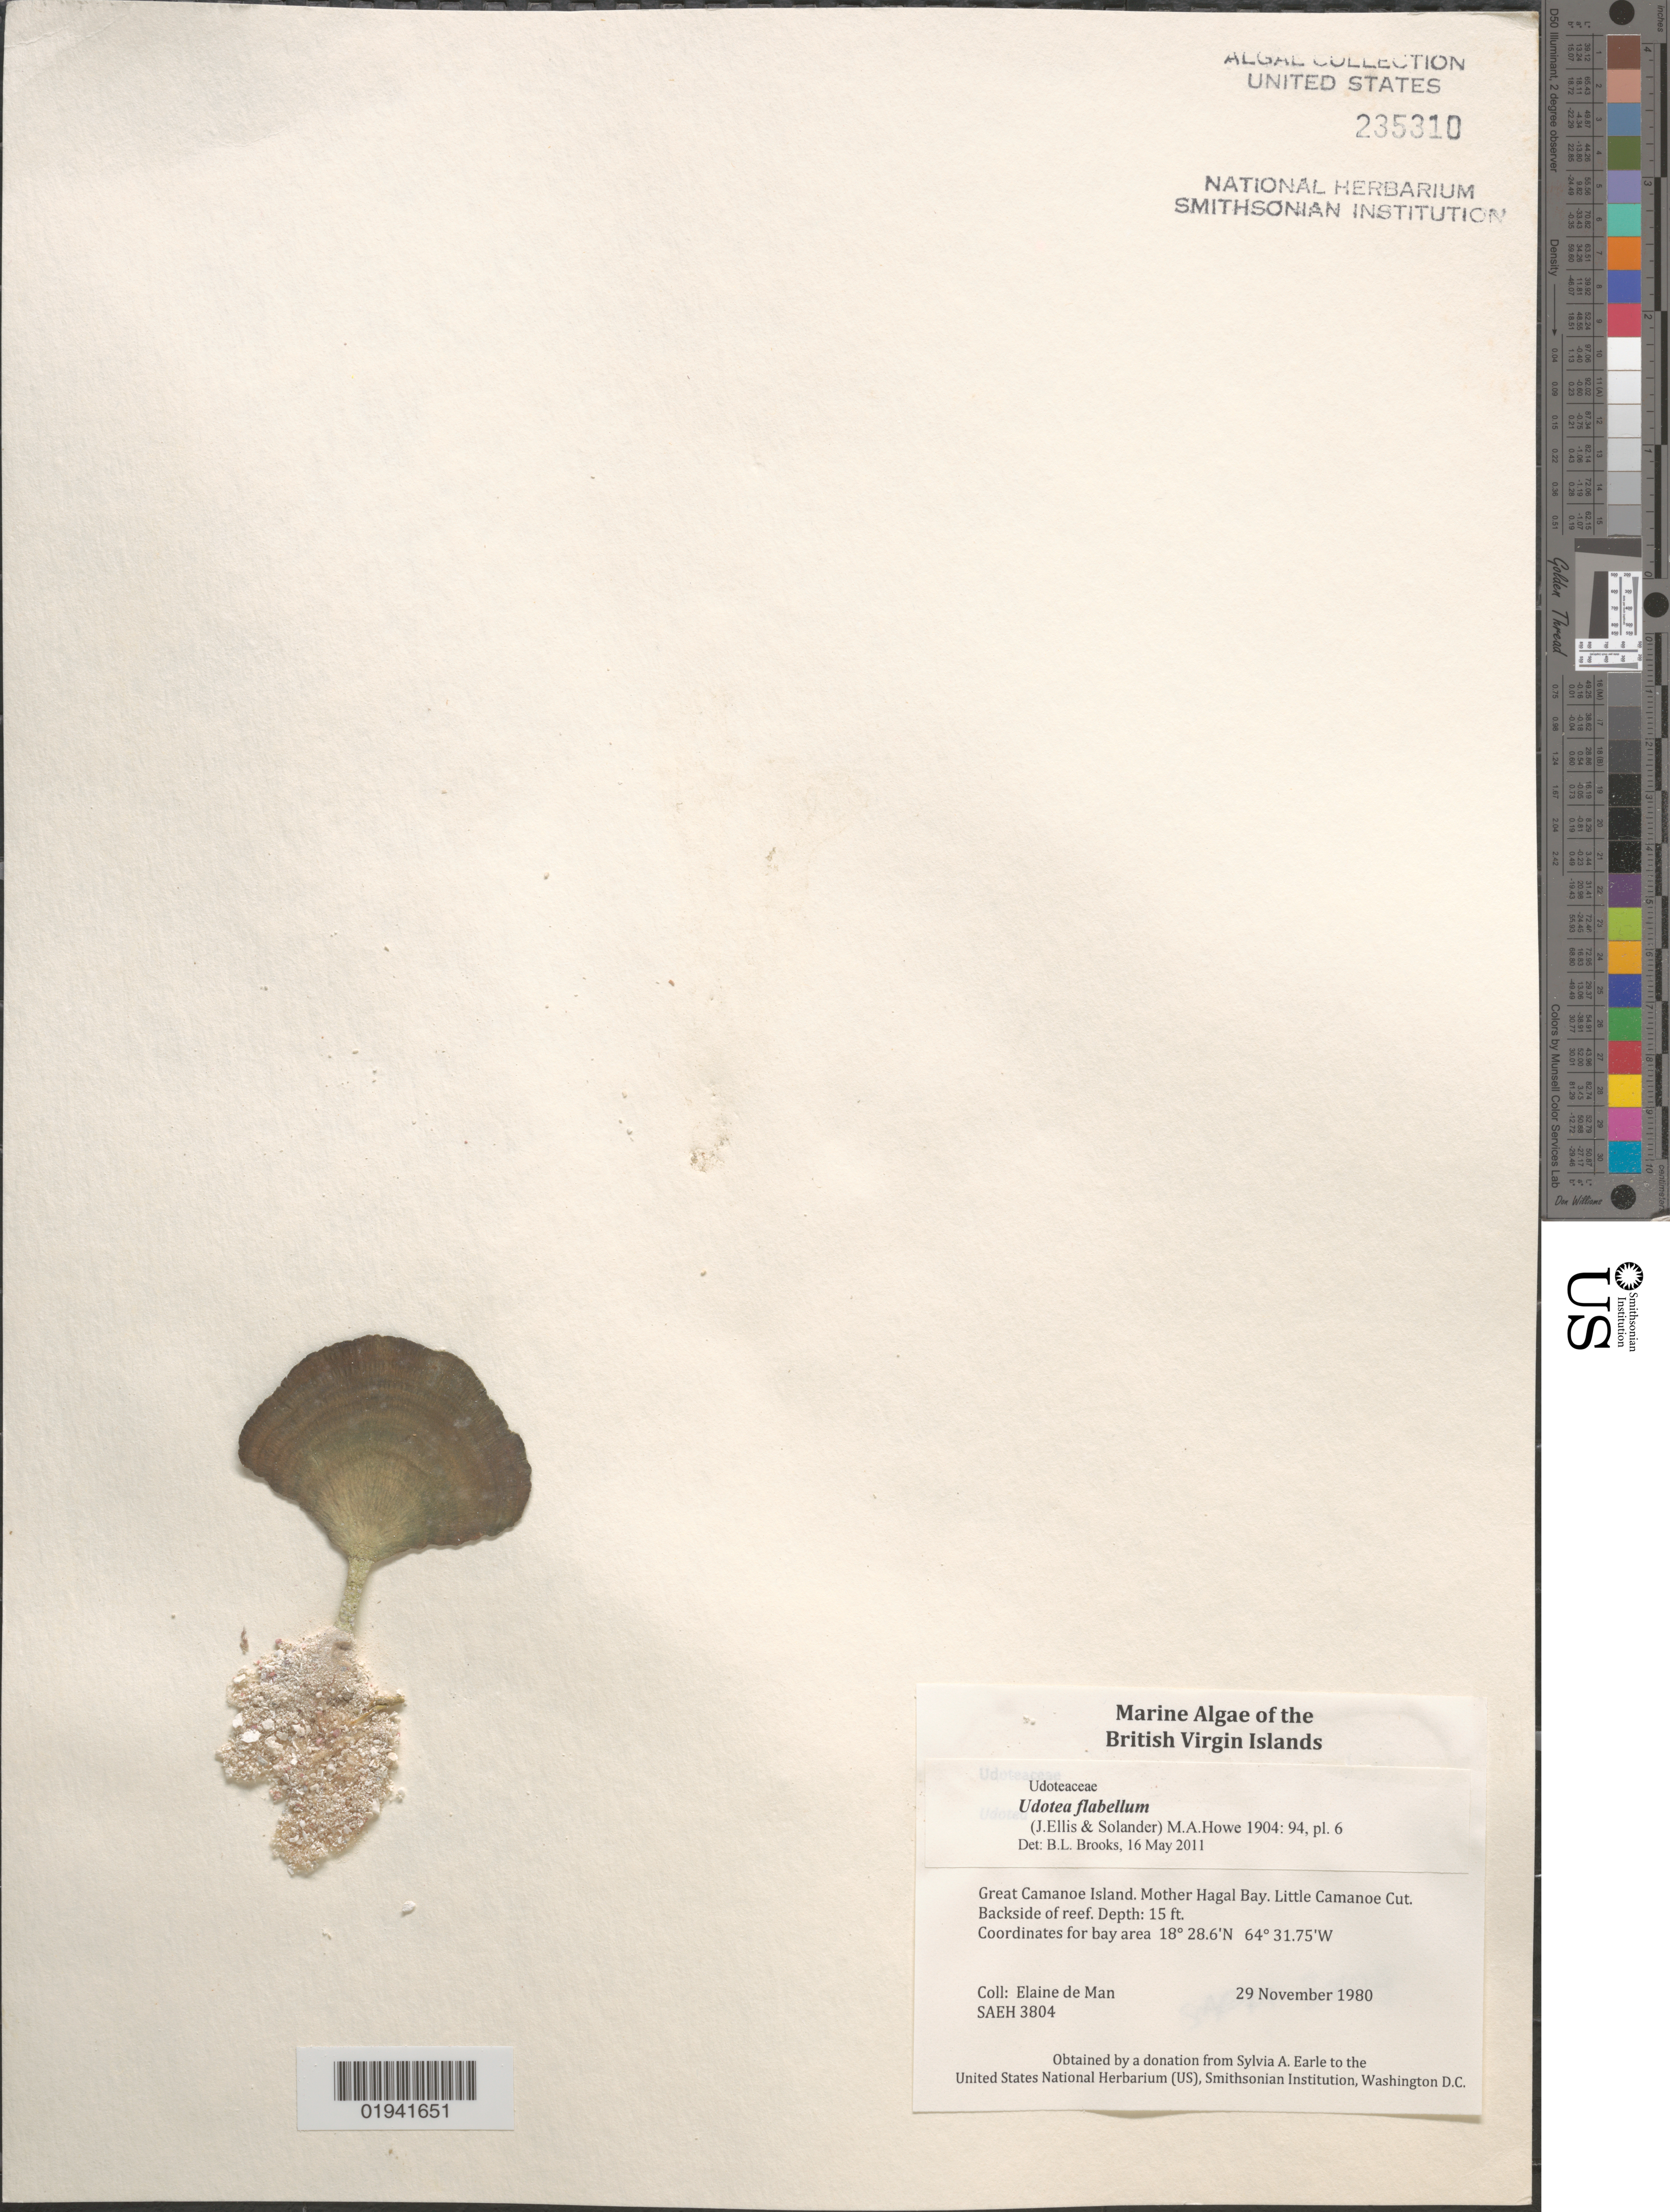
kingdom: Plantae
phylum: Chlorophyta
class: Ulvophyceae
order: Bryopsidales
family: Udoteaceae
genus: Udotea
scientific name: Udotea flabellum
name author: (J. Ellis & Sol.) M. Howe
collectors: E. de Man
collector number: SAEH3804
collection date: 1980-11-29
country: British Virgin Islands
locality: Great Camanoe Island. Mother Hagal Bay. Little Camanoe Cut. Backside of reef.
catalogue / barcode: US 235310